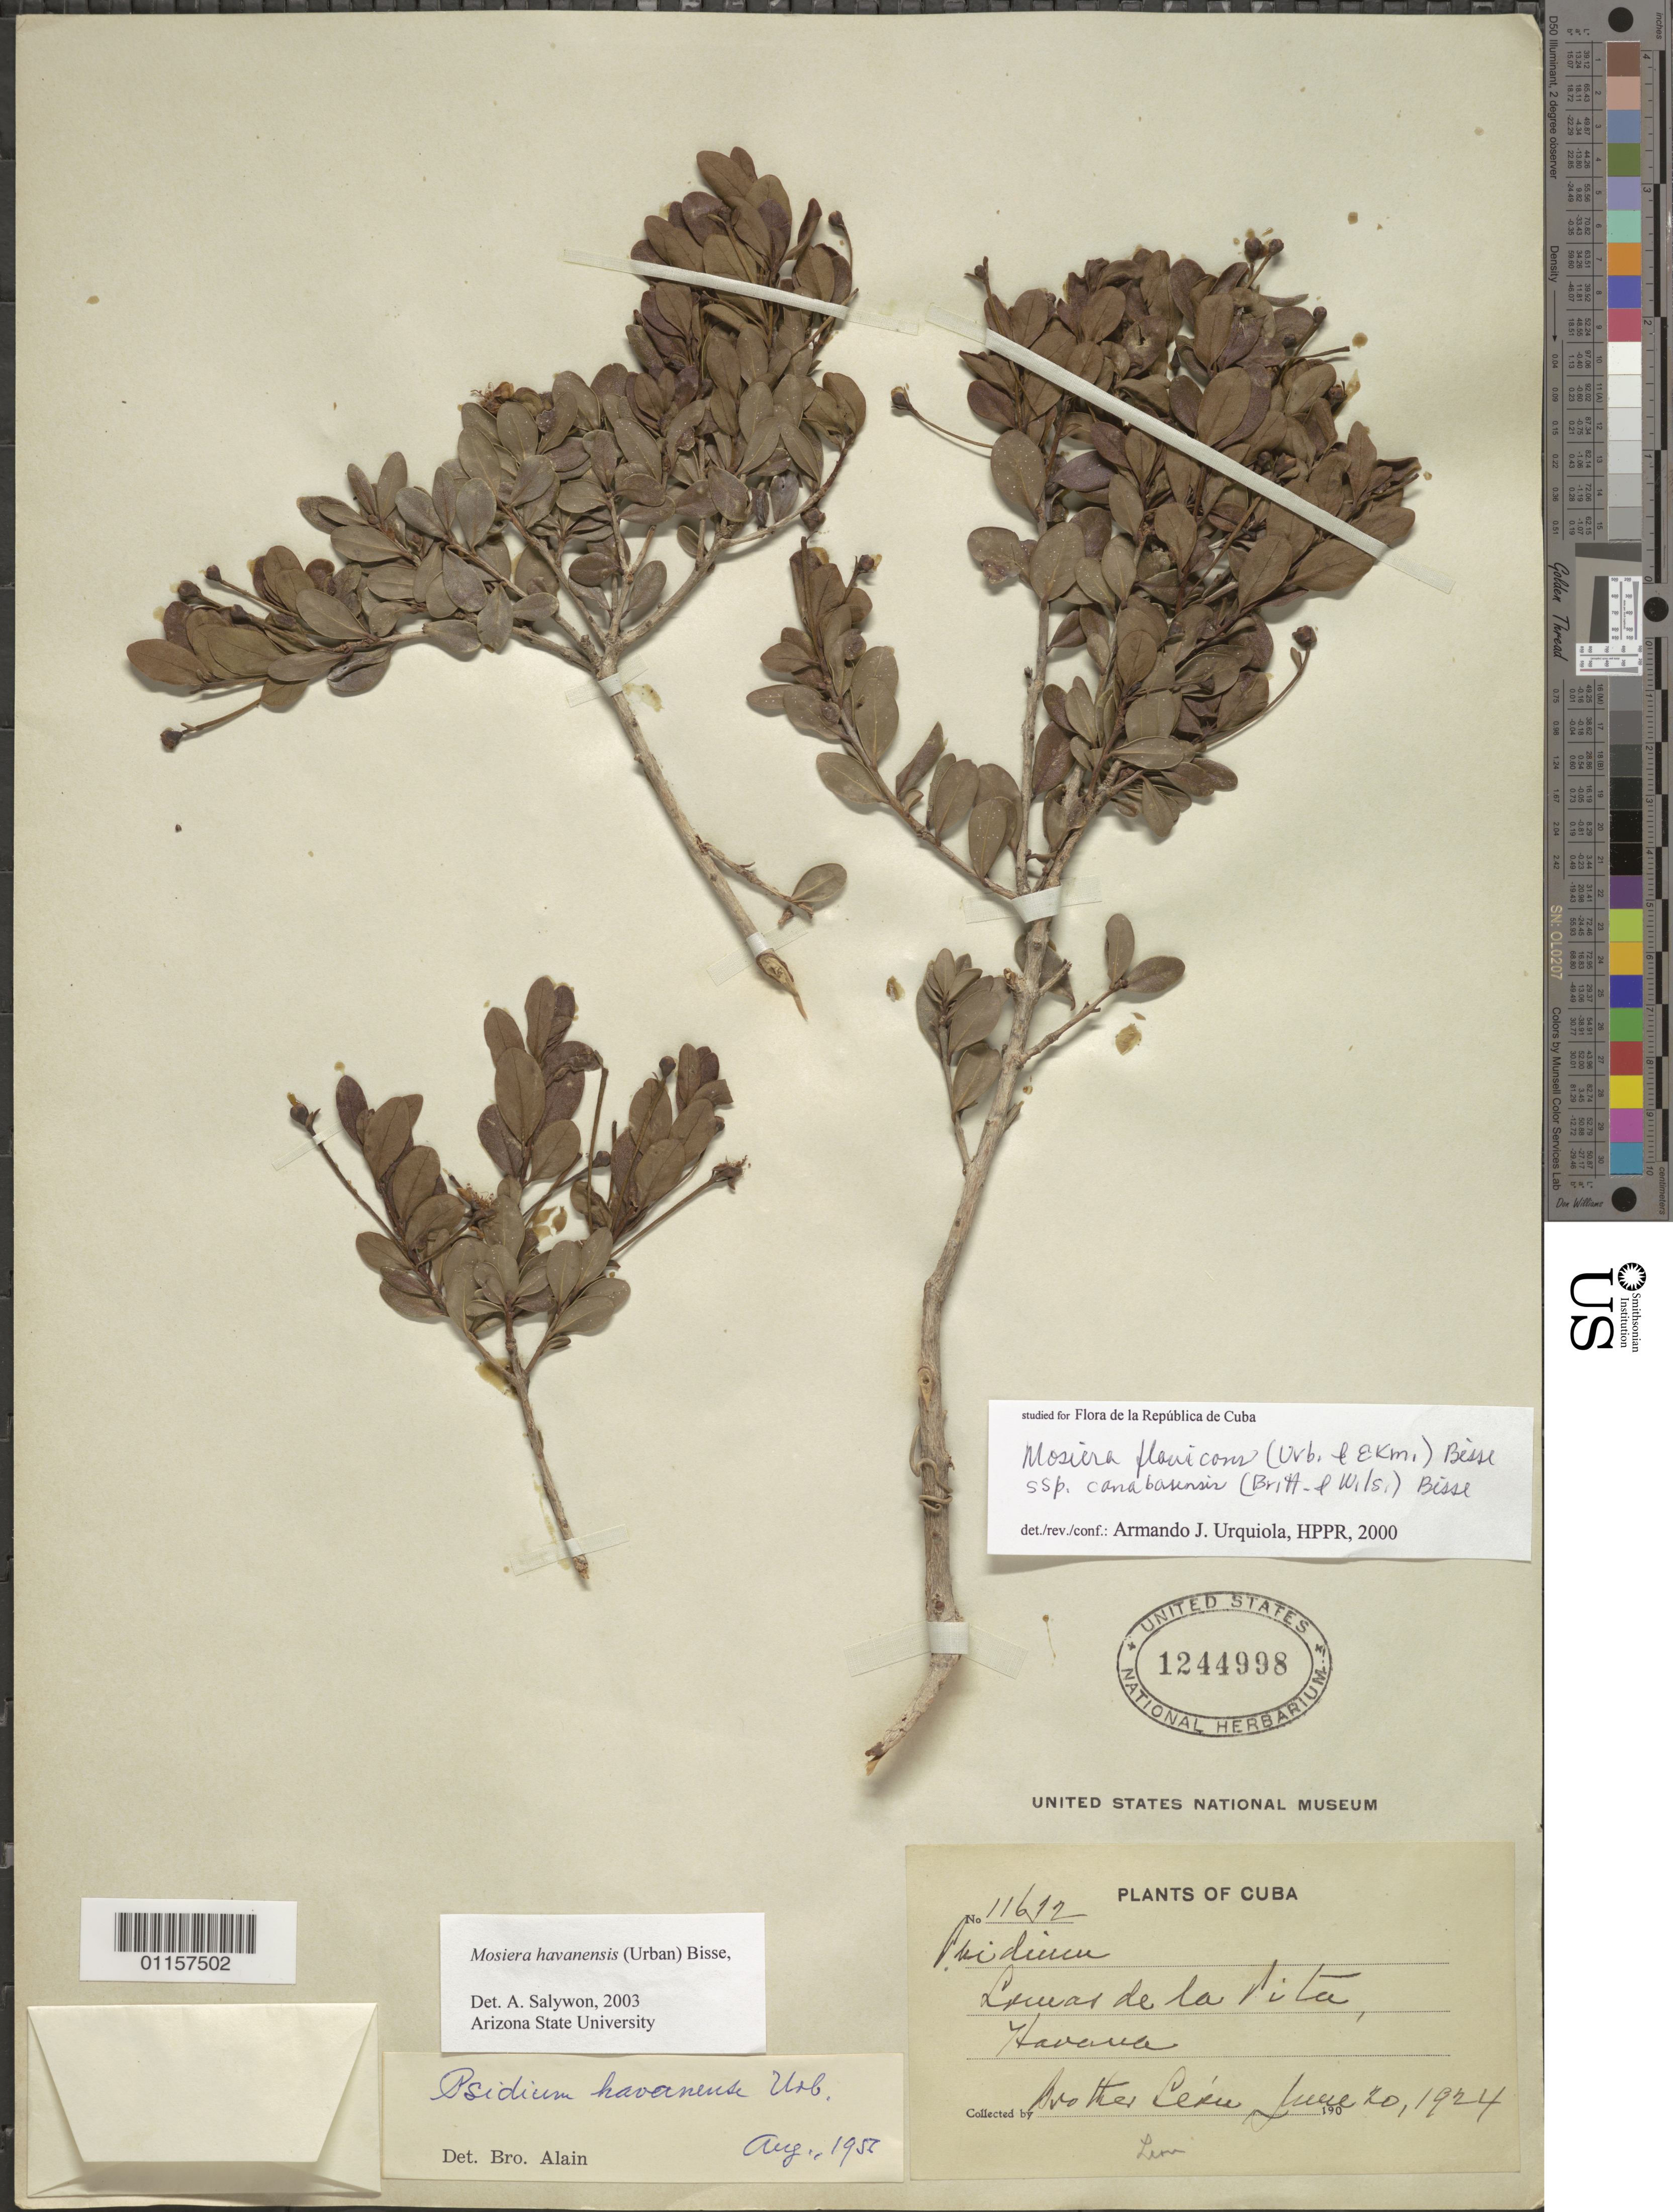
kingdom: Plantae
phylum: Tracheophyta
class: Magnoliopsida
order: Myrtales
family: Myrtaceae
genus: Mosiera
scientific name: Mosiera havanensis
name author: (Urb.) Bisse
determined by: Salywon, A. M., (ASU)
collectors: Bro. León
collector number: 11632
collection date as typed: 20 Jun 1924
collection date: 1924-06-20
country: Cuba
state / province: La Habana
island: Cuba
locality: San Miguel de Casanova, Loma de la Pita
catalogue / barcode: US 1244998